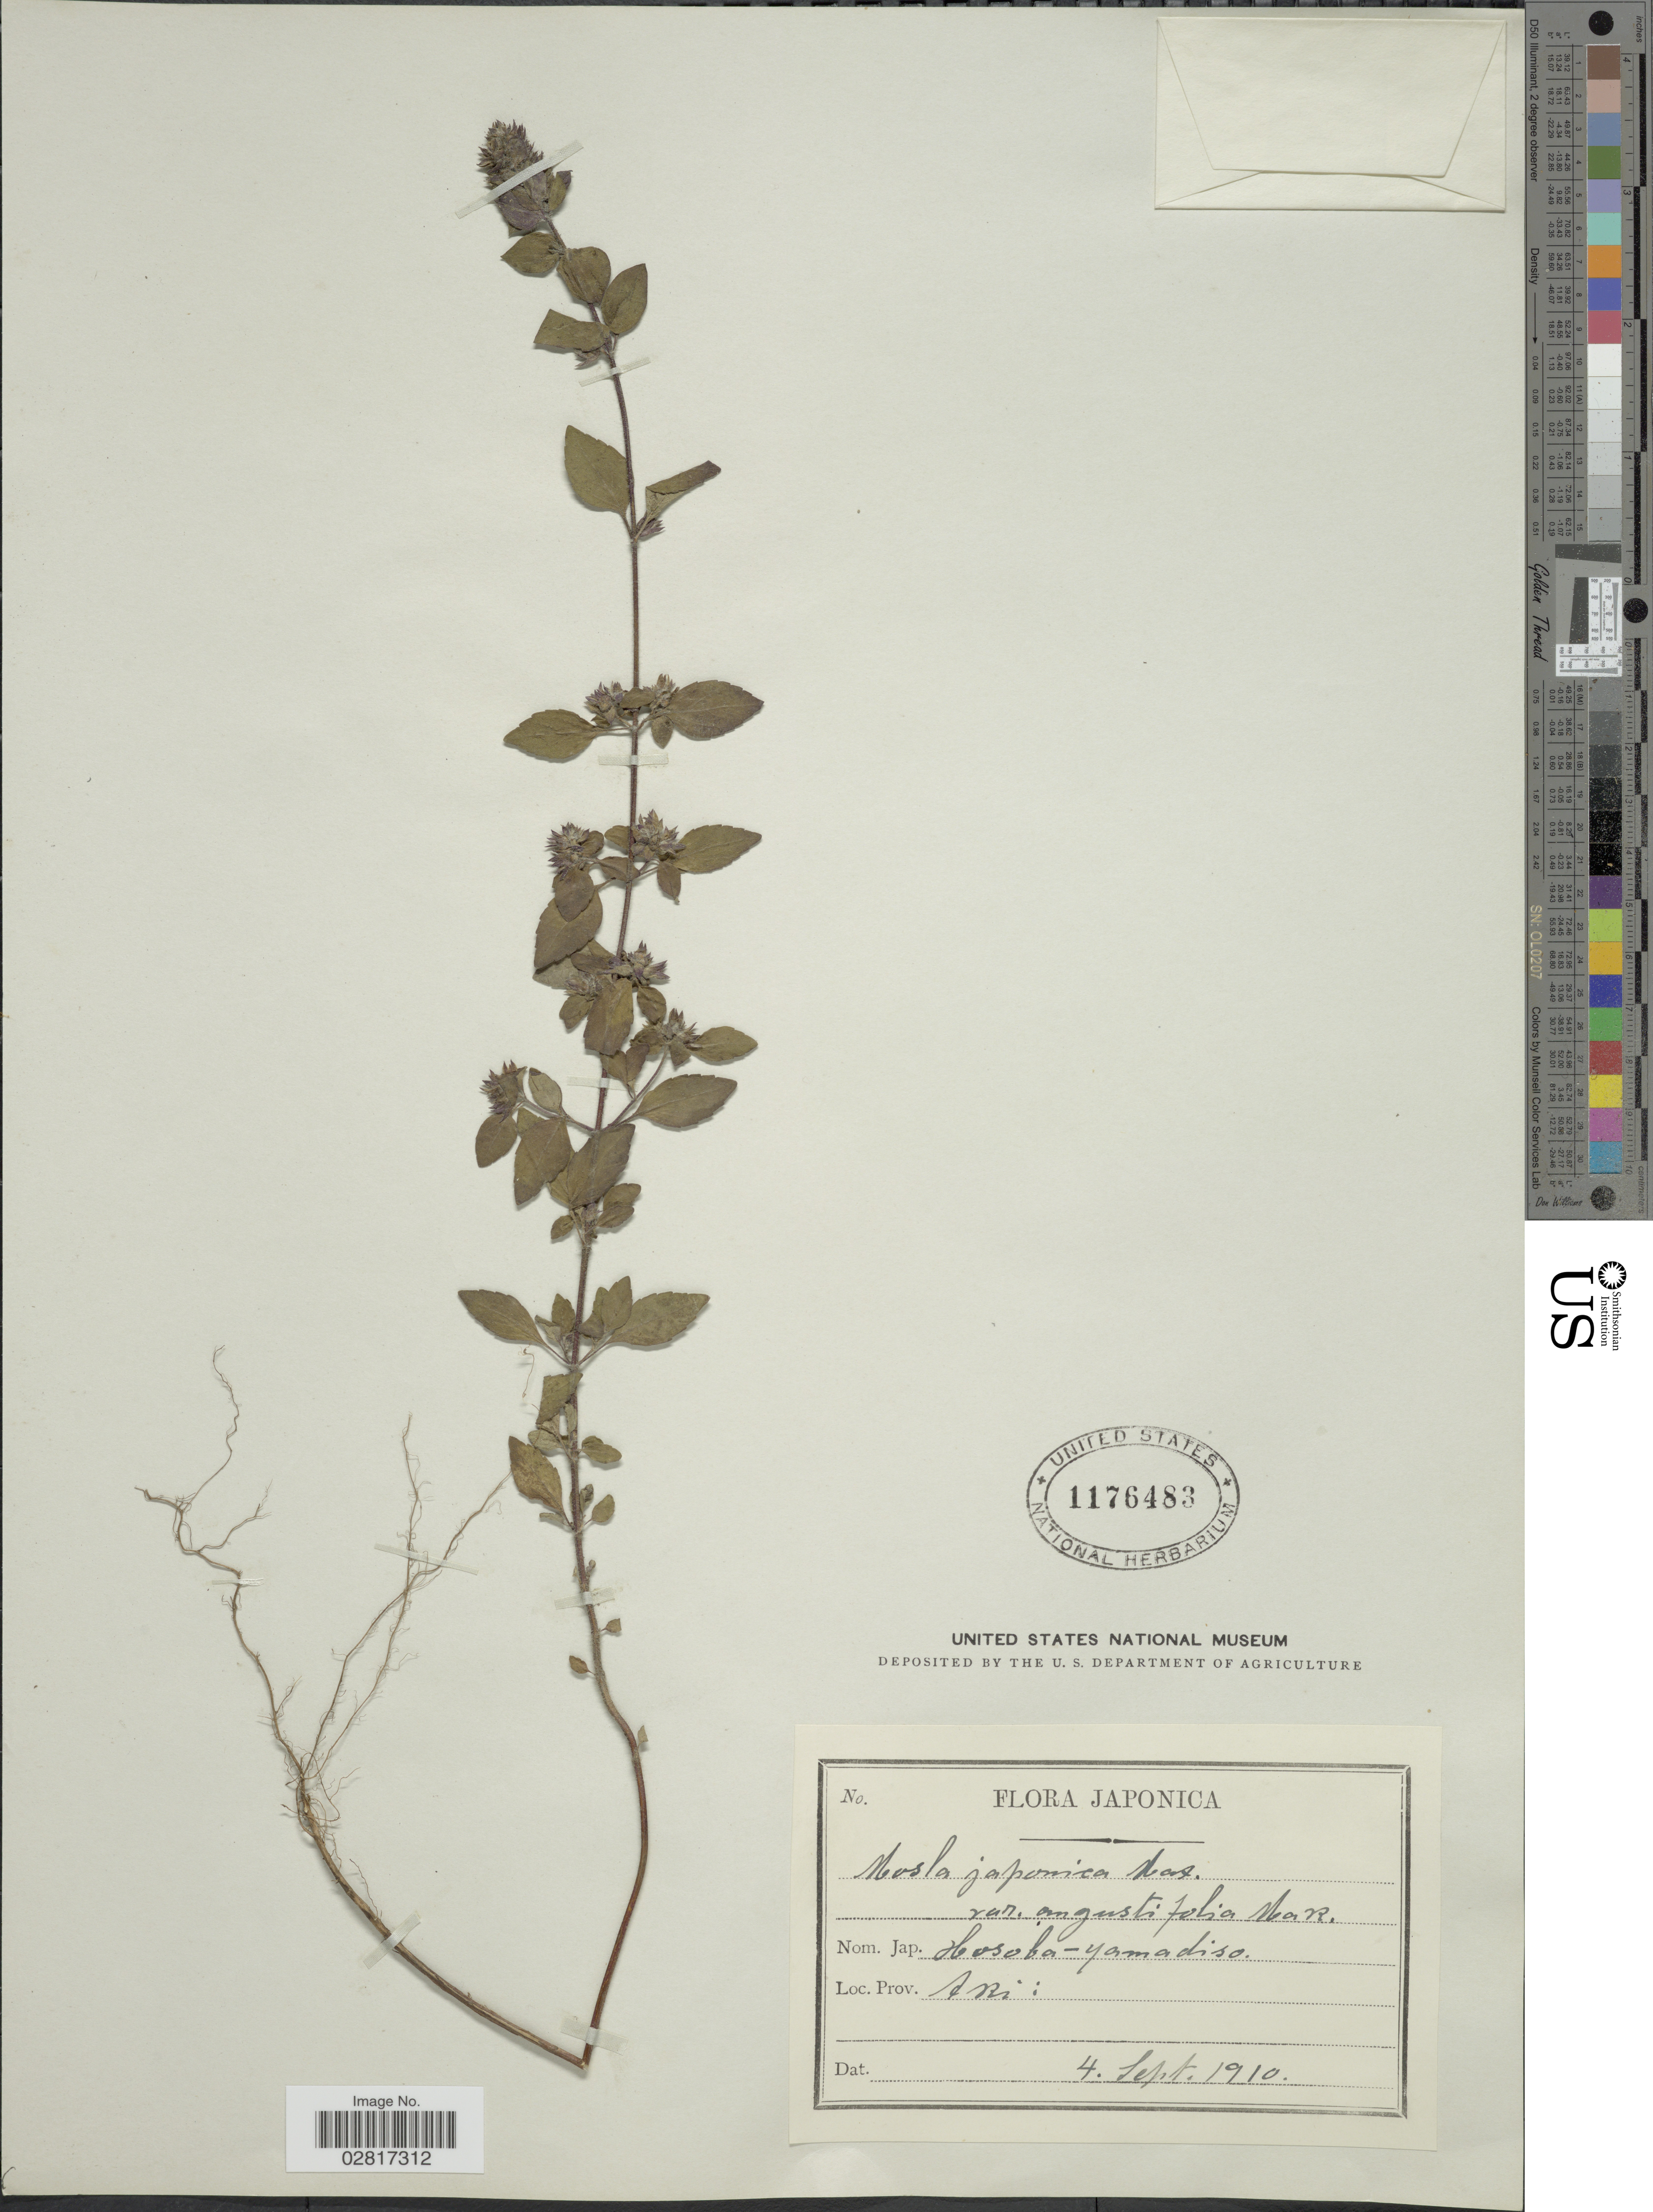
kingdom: Plantae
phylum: Tracheophyta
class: Magnoliopsida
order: Lamiales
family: Lamiaceae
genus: Mosla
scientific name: Mosla japonica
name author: (Benth. ex Oliv.) Maxim.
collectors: ex herb. United States National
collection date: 1910-09-04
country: Japan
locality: Ari.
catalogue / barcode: US 1176483